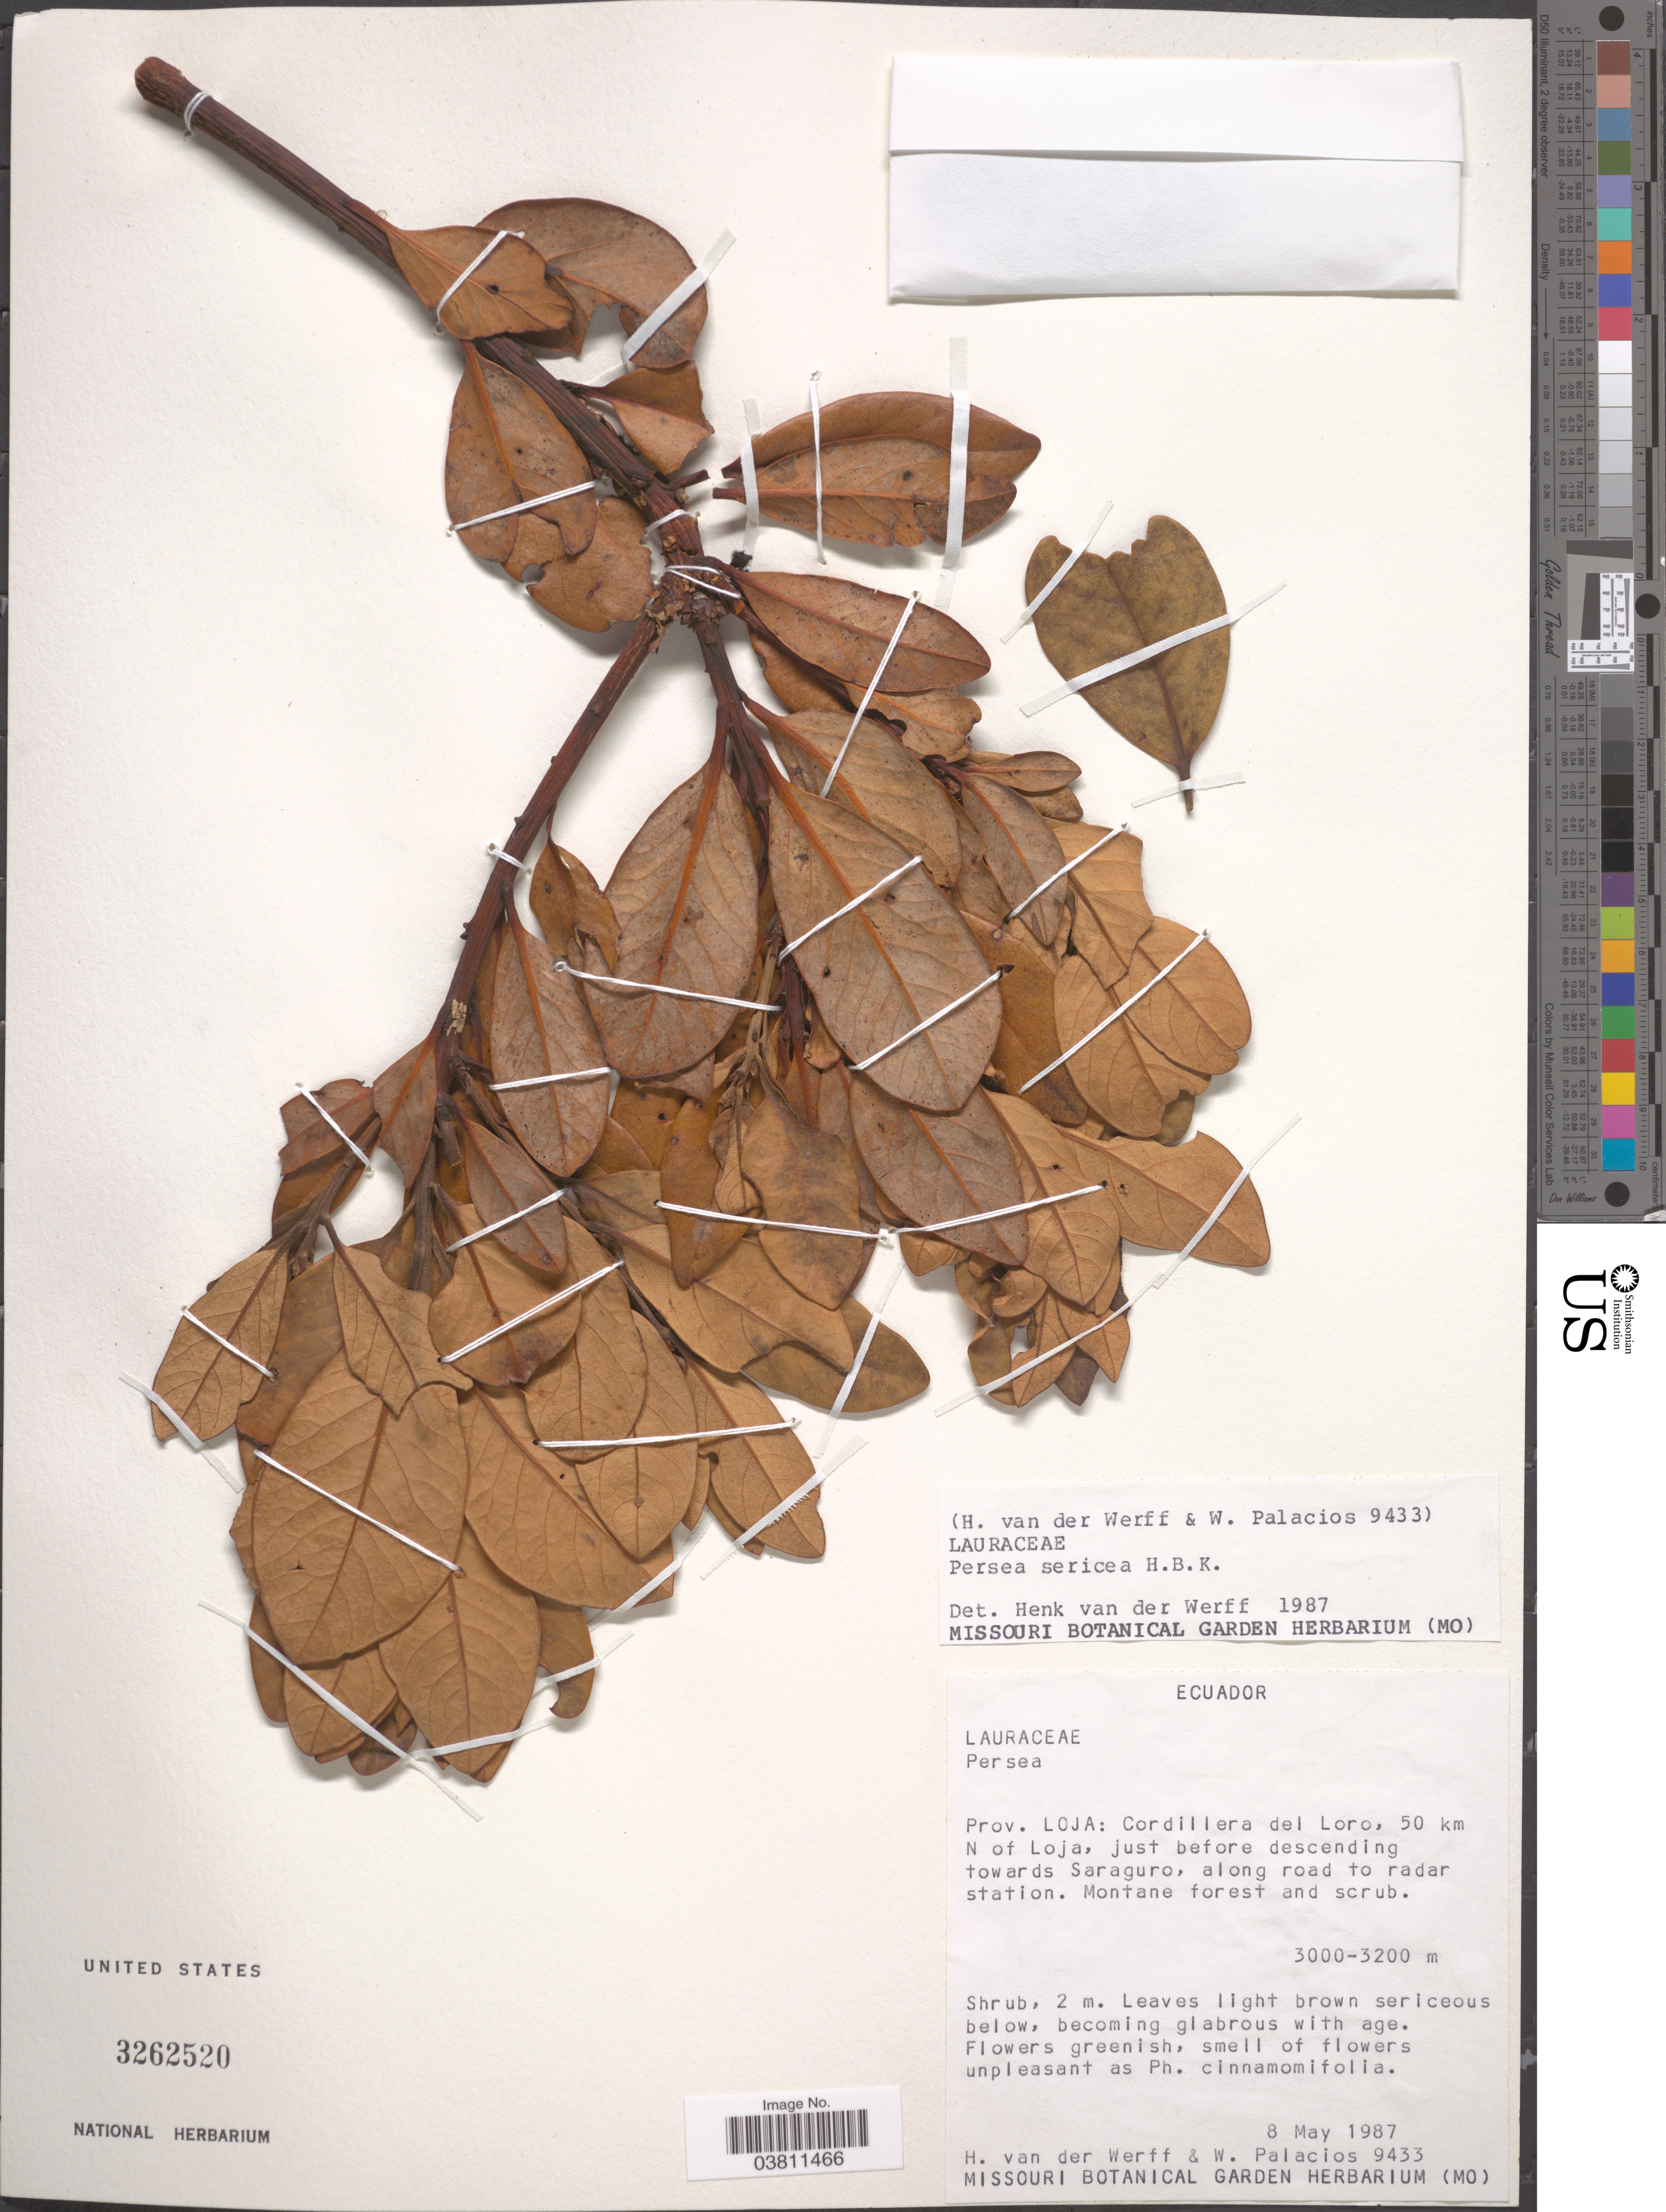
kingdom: Plantae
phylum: Tracheophyta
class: Magnoliopsida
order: Laurales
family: Lauraceae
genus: Persea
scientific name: Persea sericea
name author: Kunth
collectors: H. van der Werff & W. Palacios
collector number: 9433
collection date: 1987-05-08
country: Ecuador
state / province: Loja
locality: Cordillera del Loro, 50 km N of Loja, just before descending towards Saraguro, along road to radar station.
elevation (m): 3000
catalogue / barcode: US 3262520